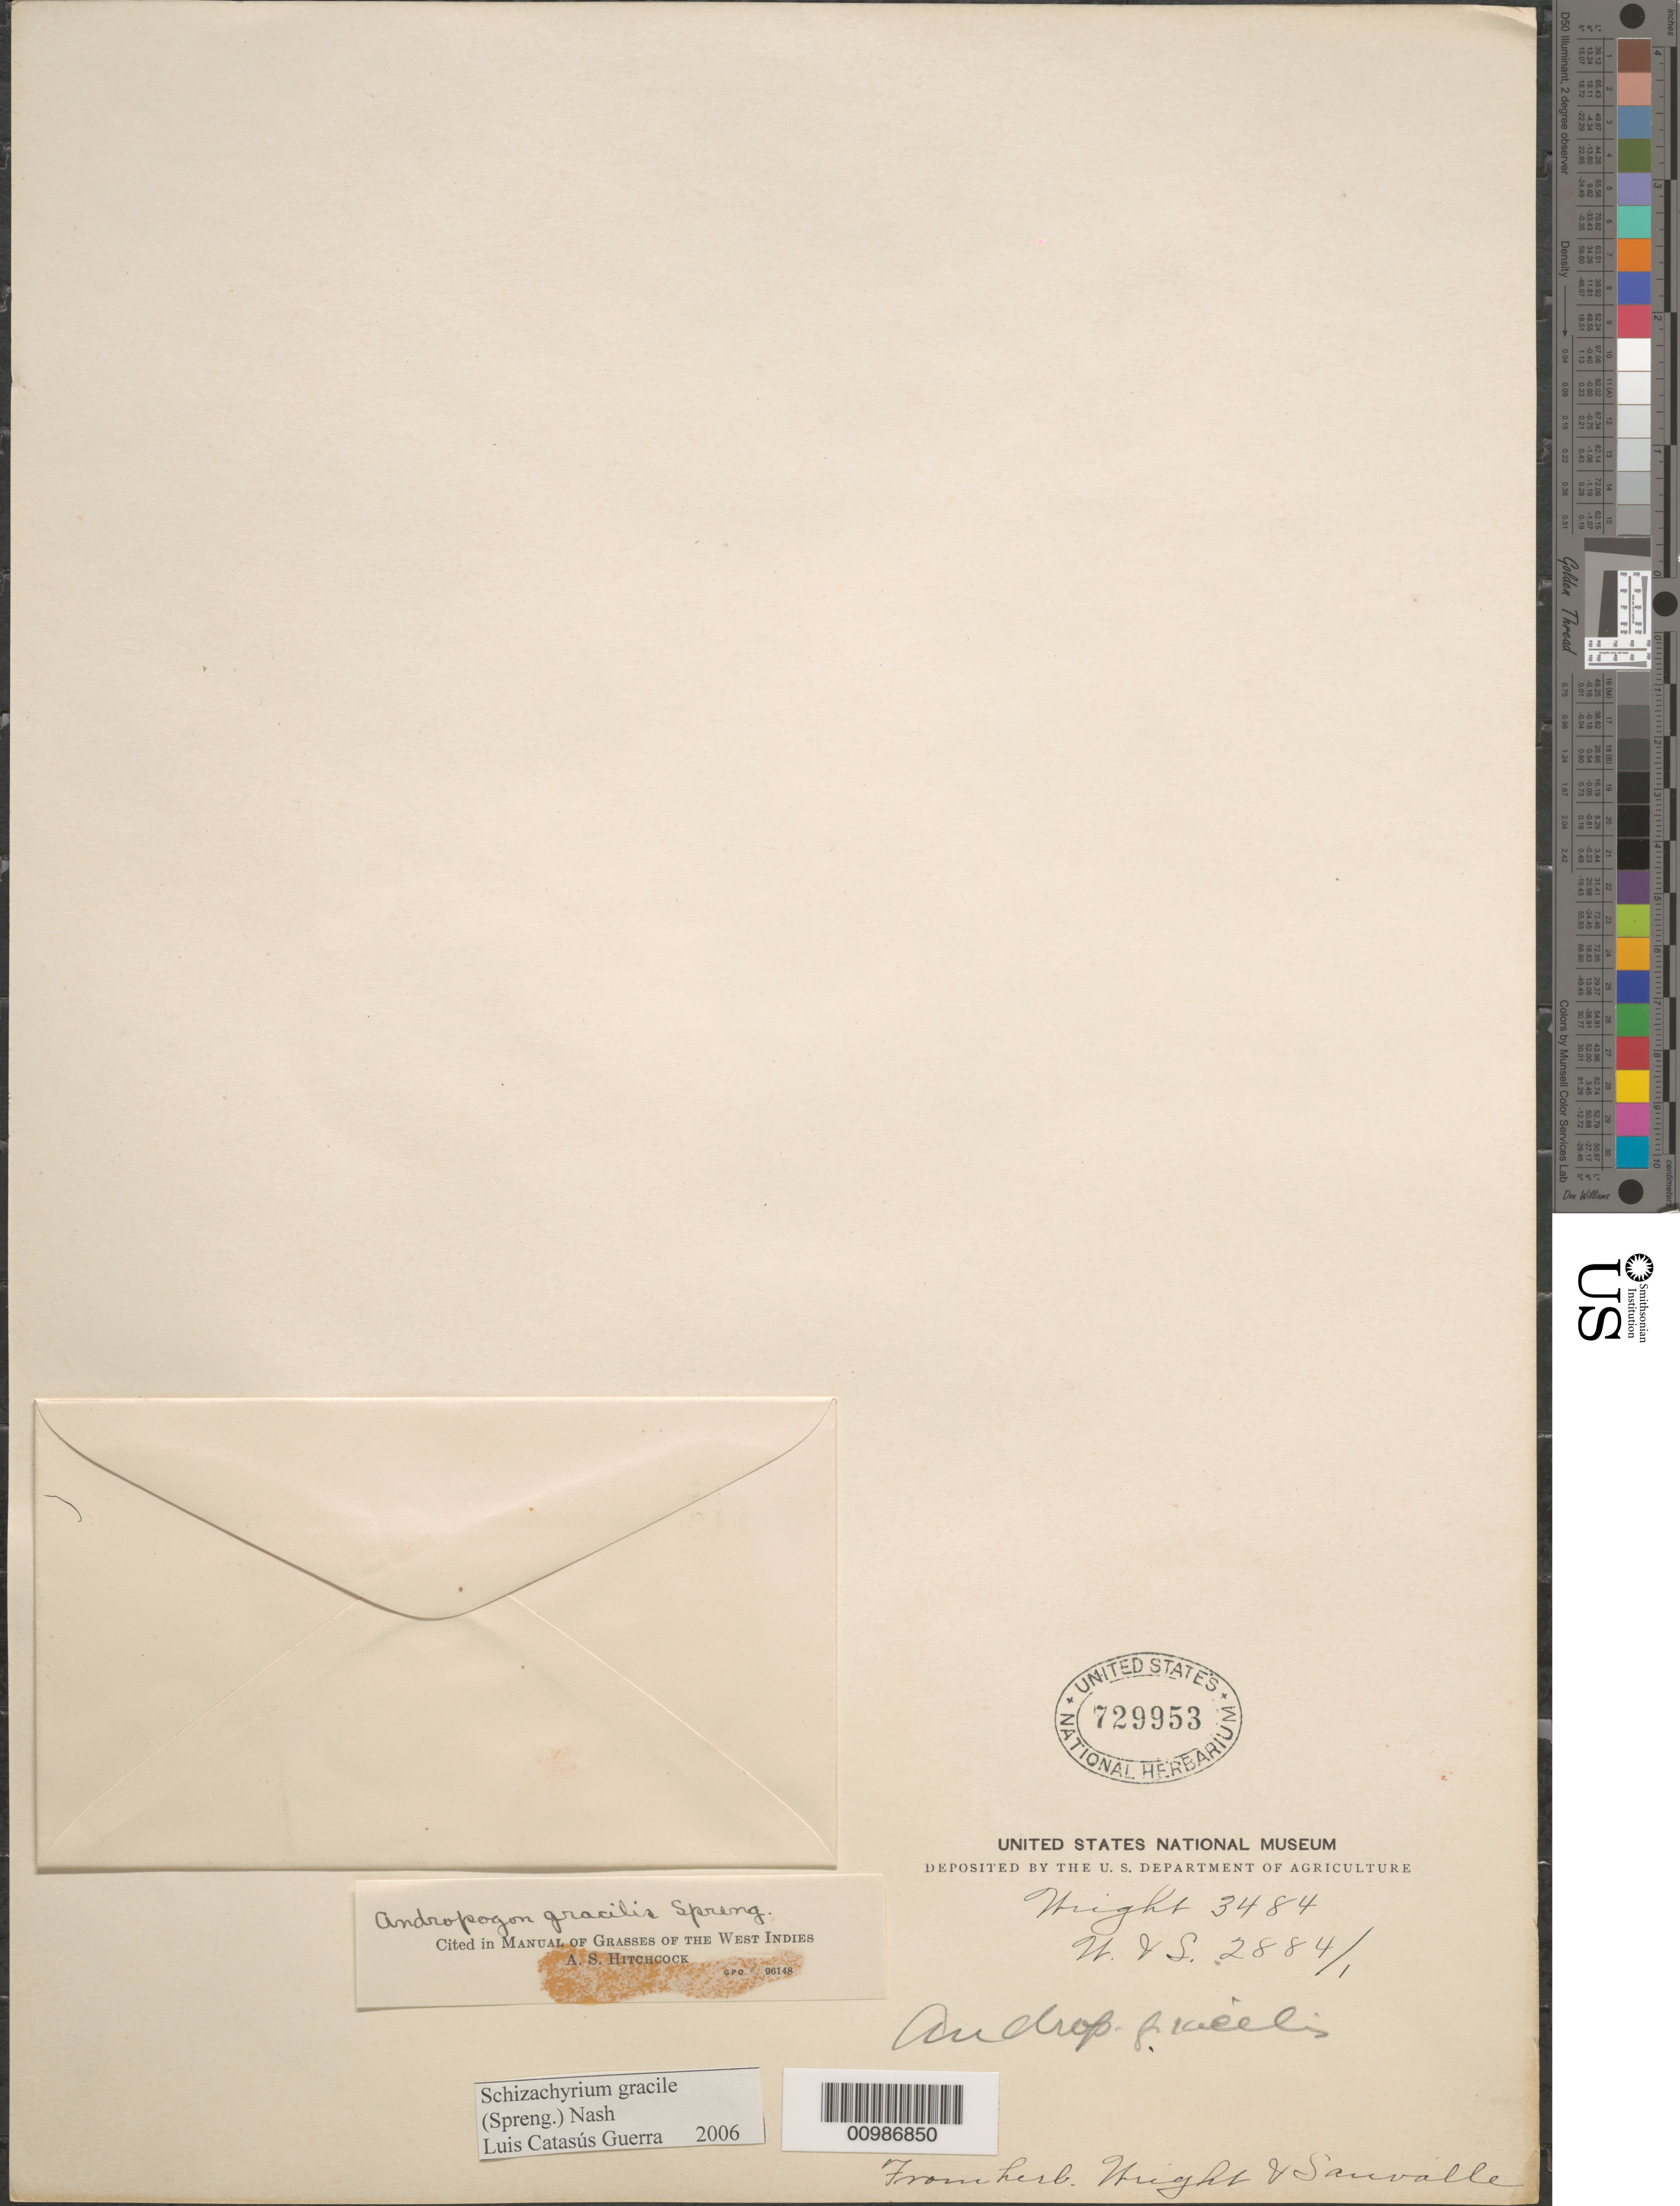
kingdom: Plantae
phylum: Tracheophyta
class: Liliopsida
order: Poales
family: Poaceae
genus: Andropogon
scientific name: Andropogon gracilis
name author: Spreng.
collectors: C. Wright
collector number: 3484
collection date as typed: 1800 to 1899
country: Cuba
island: Cuba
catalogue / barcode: US 729953